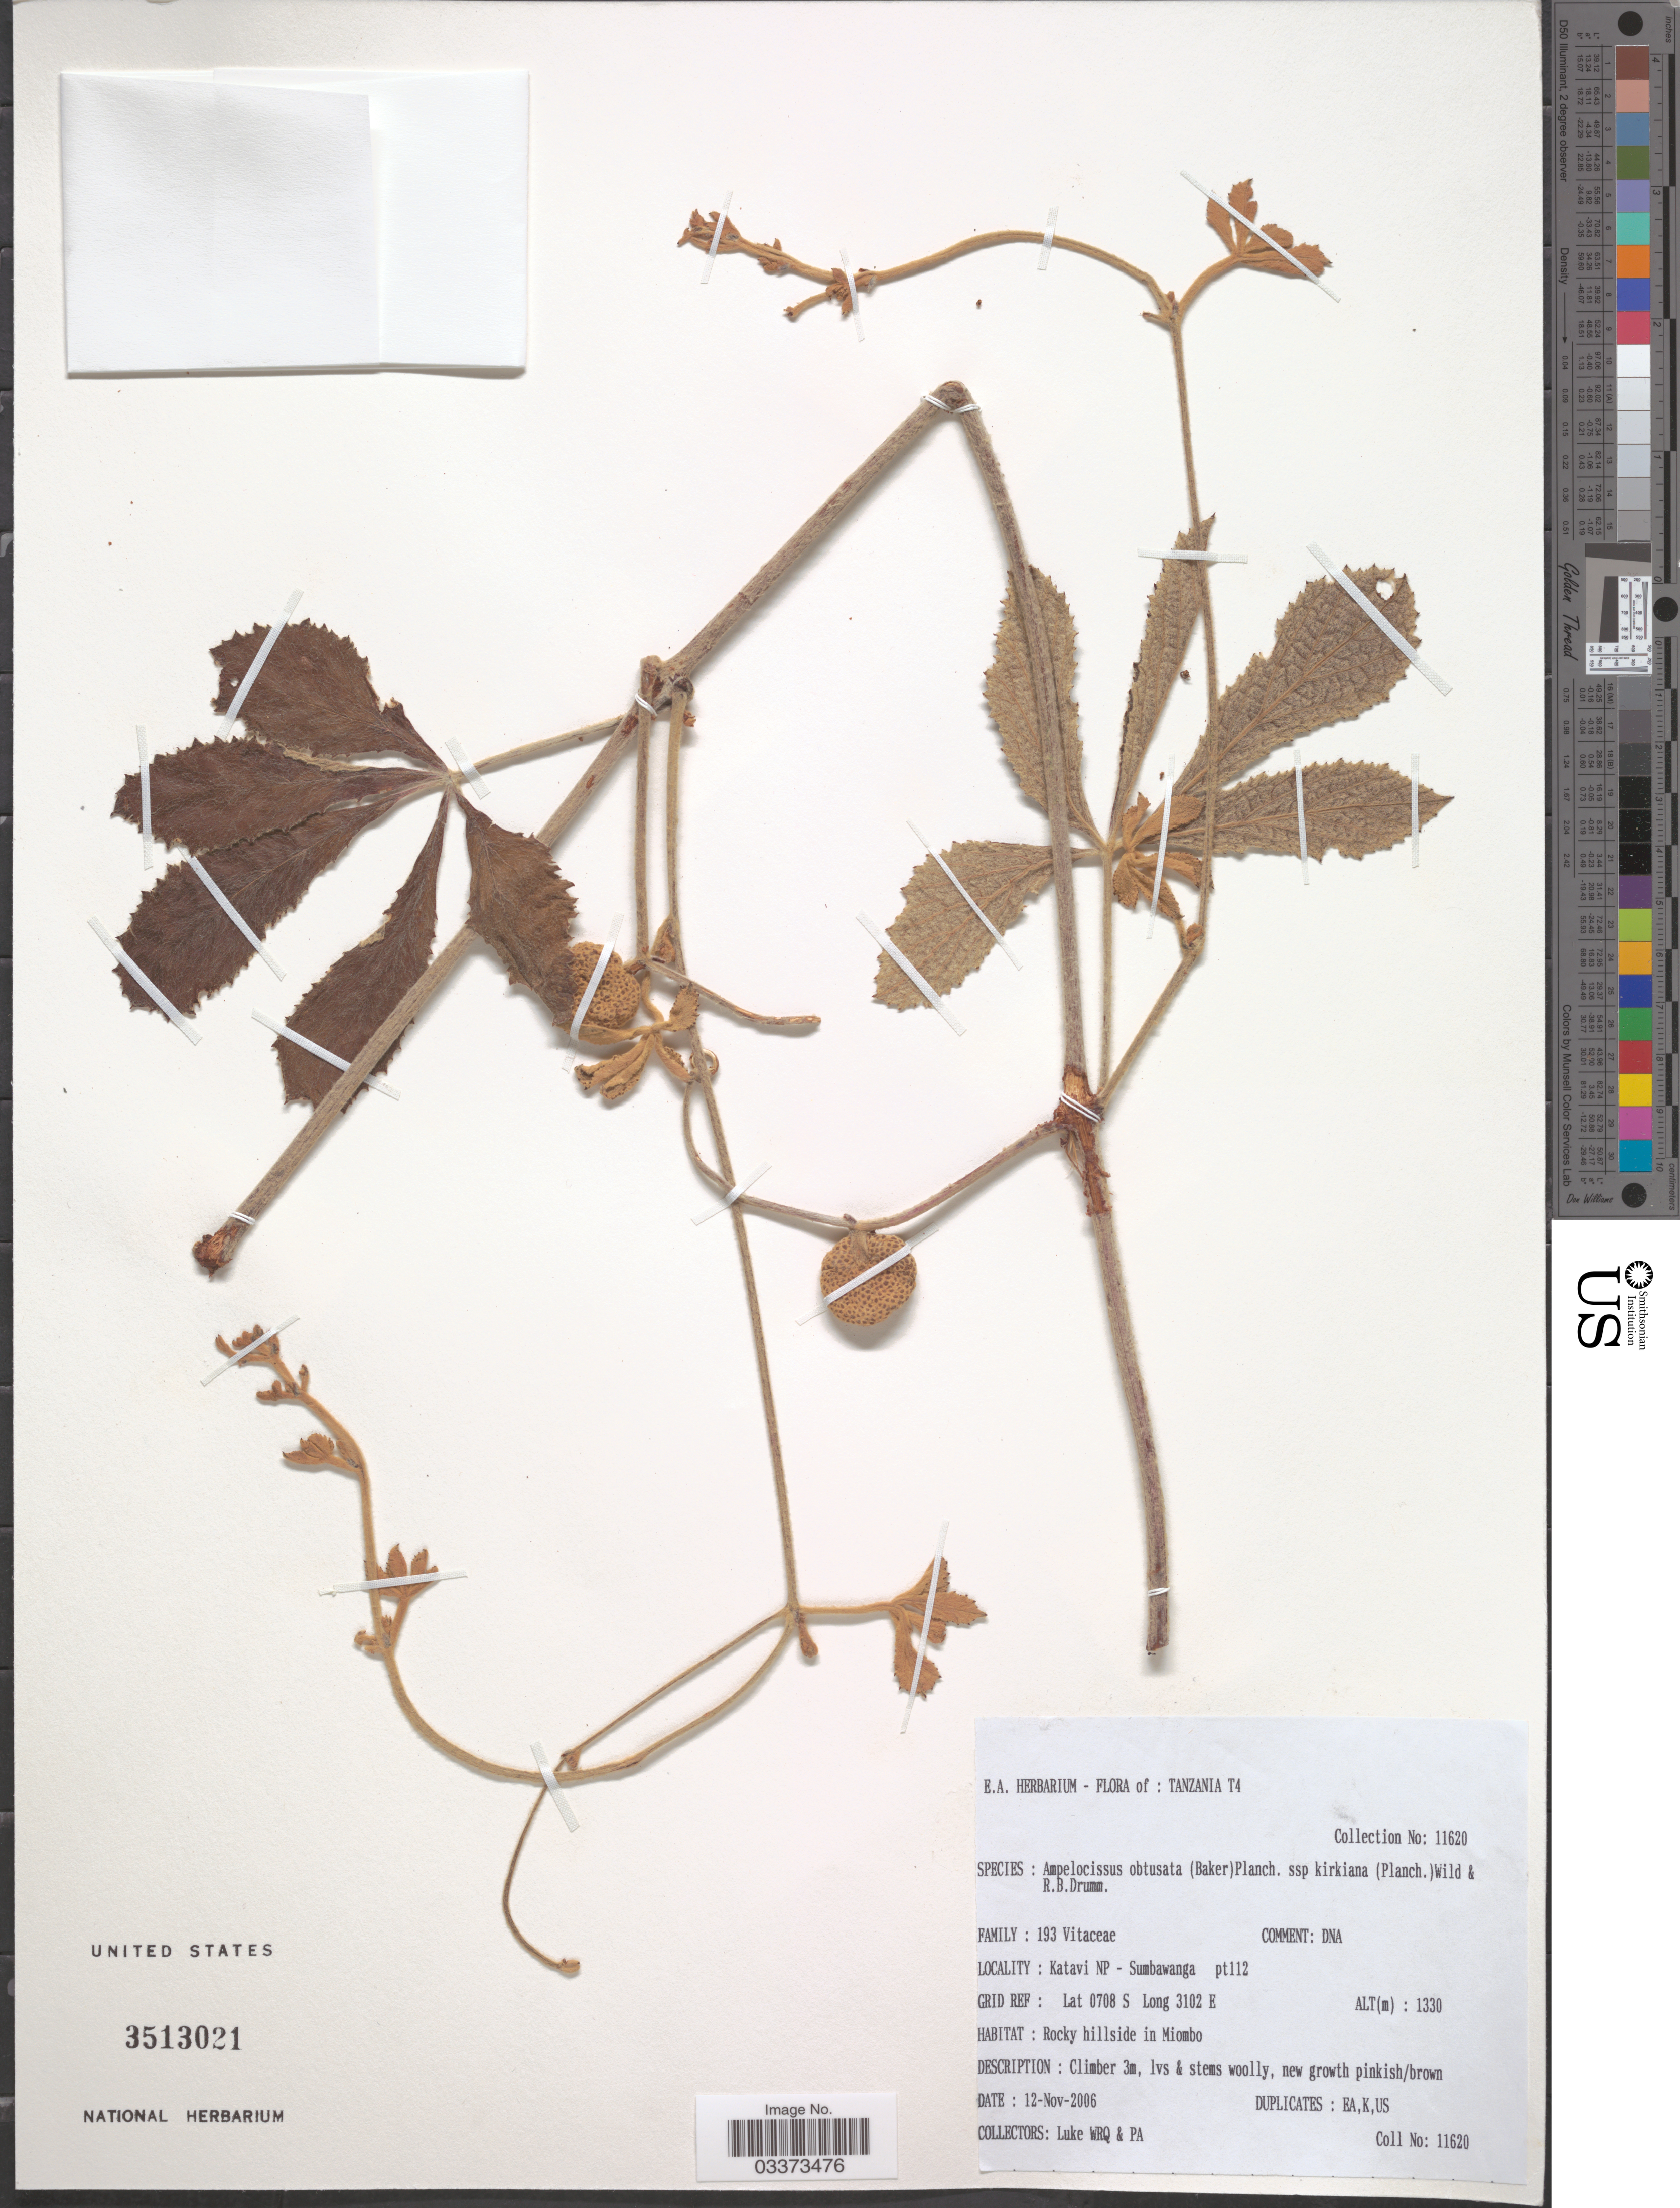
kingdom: Plantae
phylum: Tracheophyta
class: Magnoliopsida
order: Vitales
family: Vitaceae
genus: Ampelocissus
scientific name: Ampelocissus obtusata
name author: (Welw. ex Baker) Planch.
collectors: Q. Luke & P. Luke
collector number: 11620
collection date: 2006-11-12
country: Tanzania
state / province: Katavi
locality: T4. Katavi NP - Sumbawanga pt112. Rocky hillside in Miombo.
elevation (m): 1330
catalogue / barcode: US 3513021